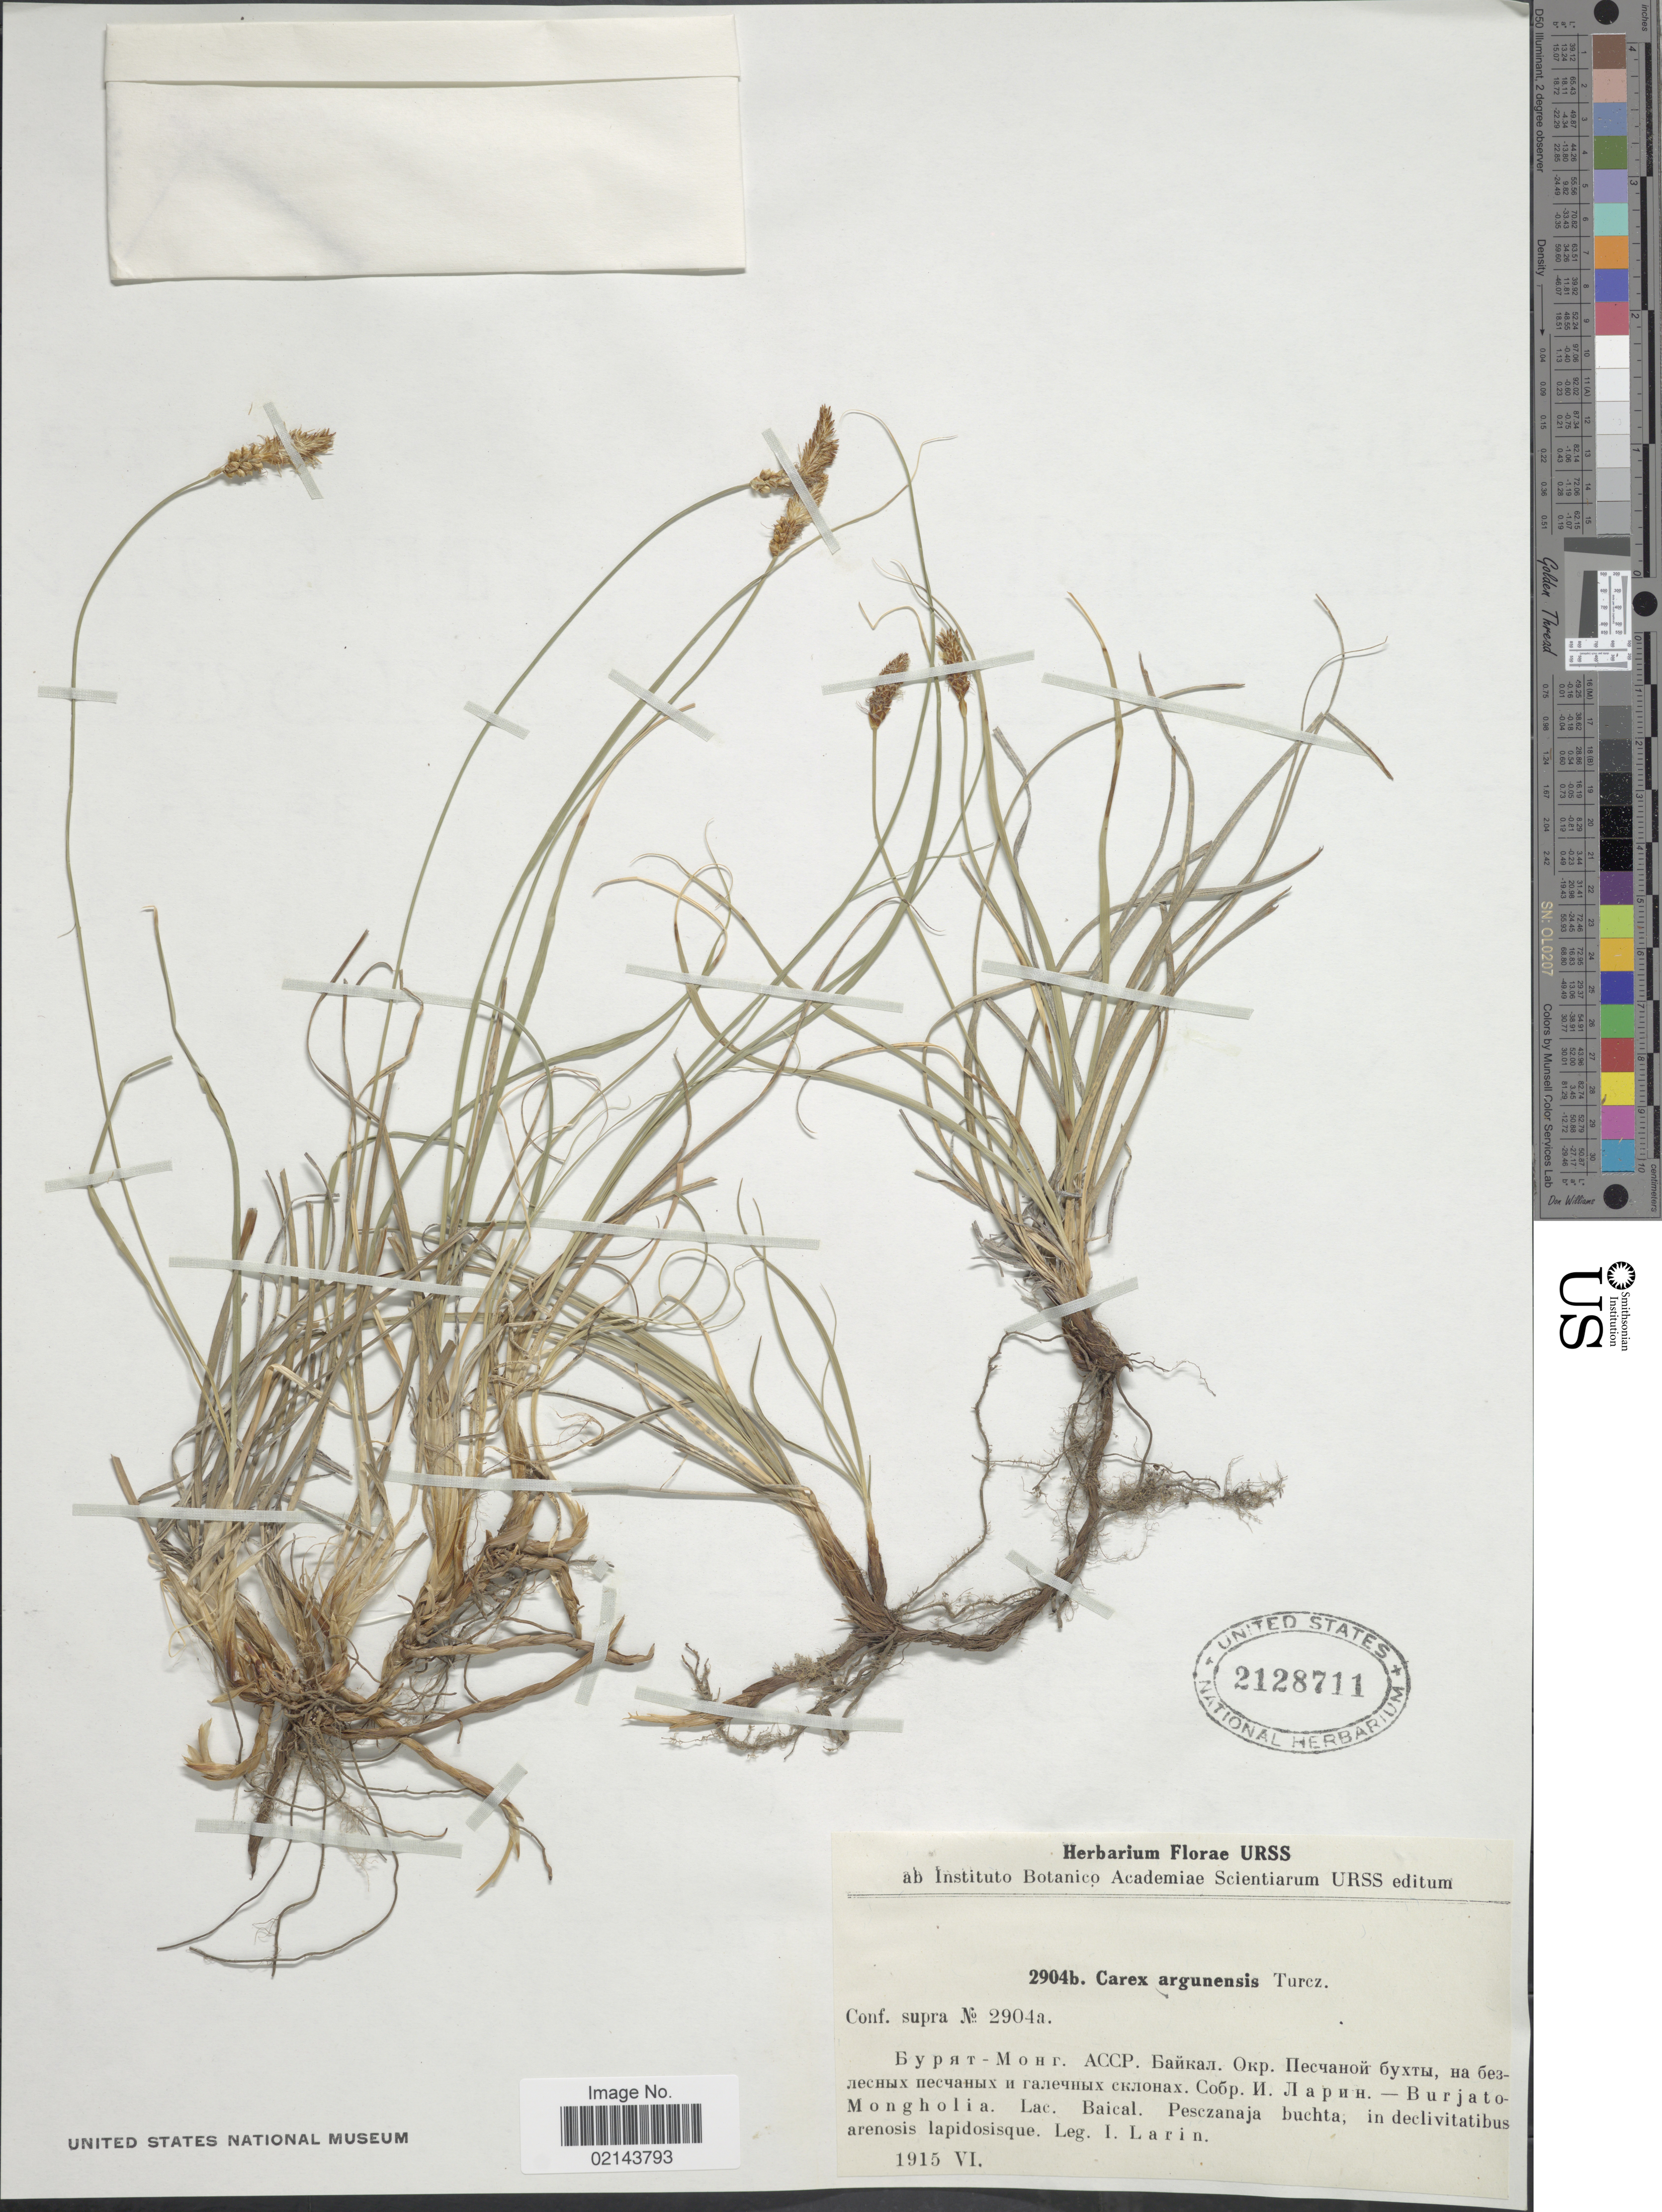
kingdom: Plantae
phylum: Tracheophyta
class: Liliopsida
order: Poales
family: Cyperaceae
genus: Carex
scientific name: Carex argunensis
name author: Turcz. ex Trevir.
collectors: I. Larin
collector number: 2904b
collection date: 1915-06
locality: Burjato-Mongholia. Lac. Baical. Pesczanaja buchta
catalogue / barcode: US 2128711